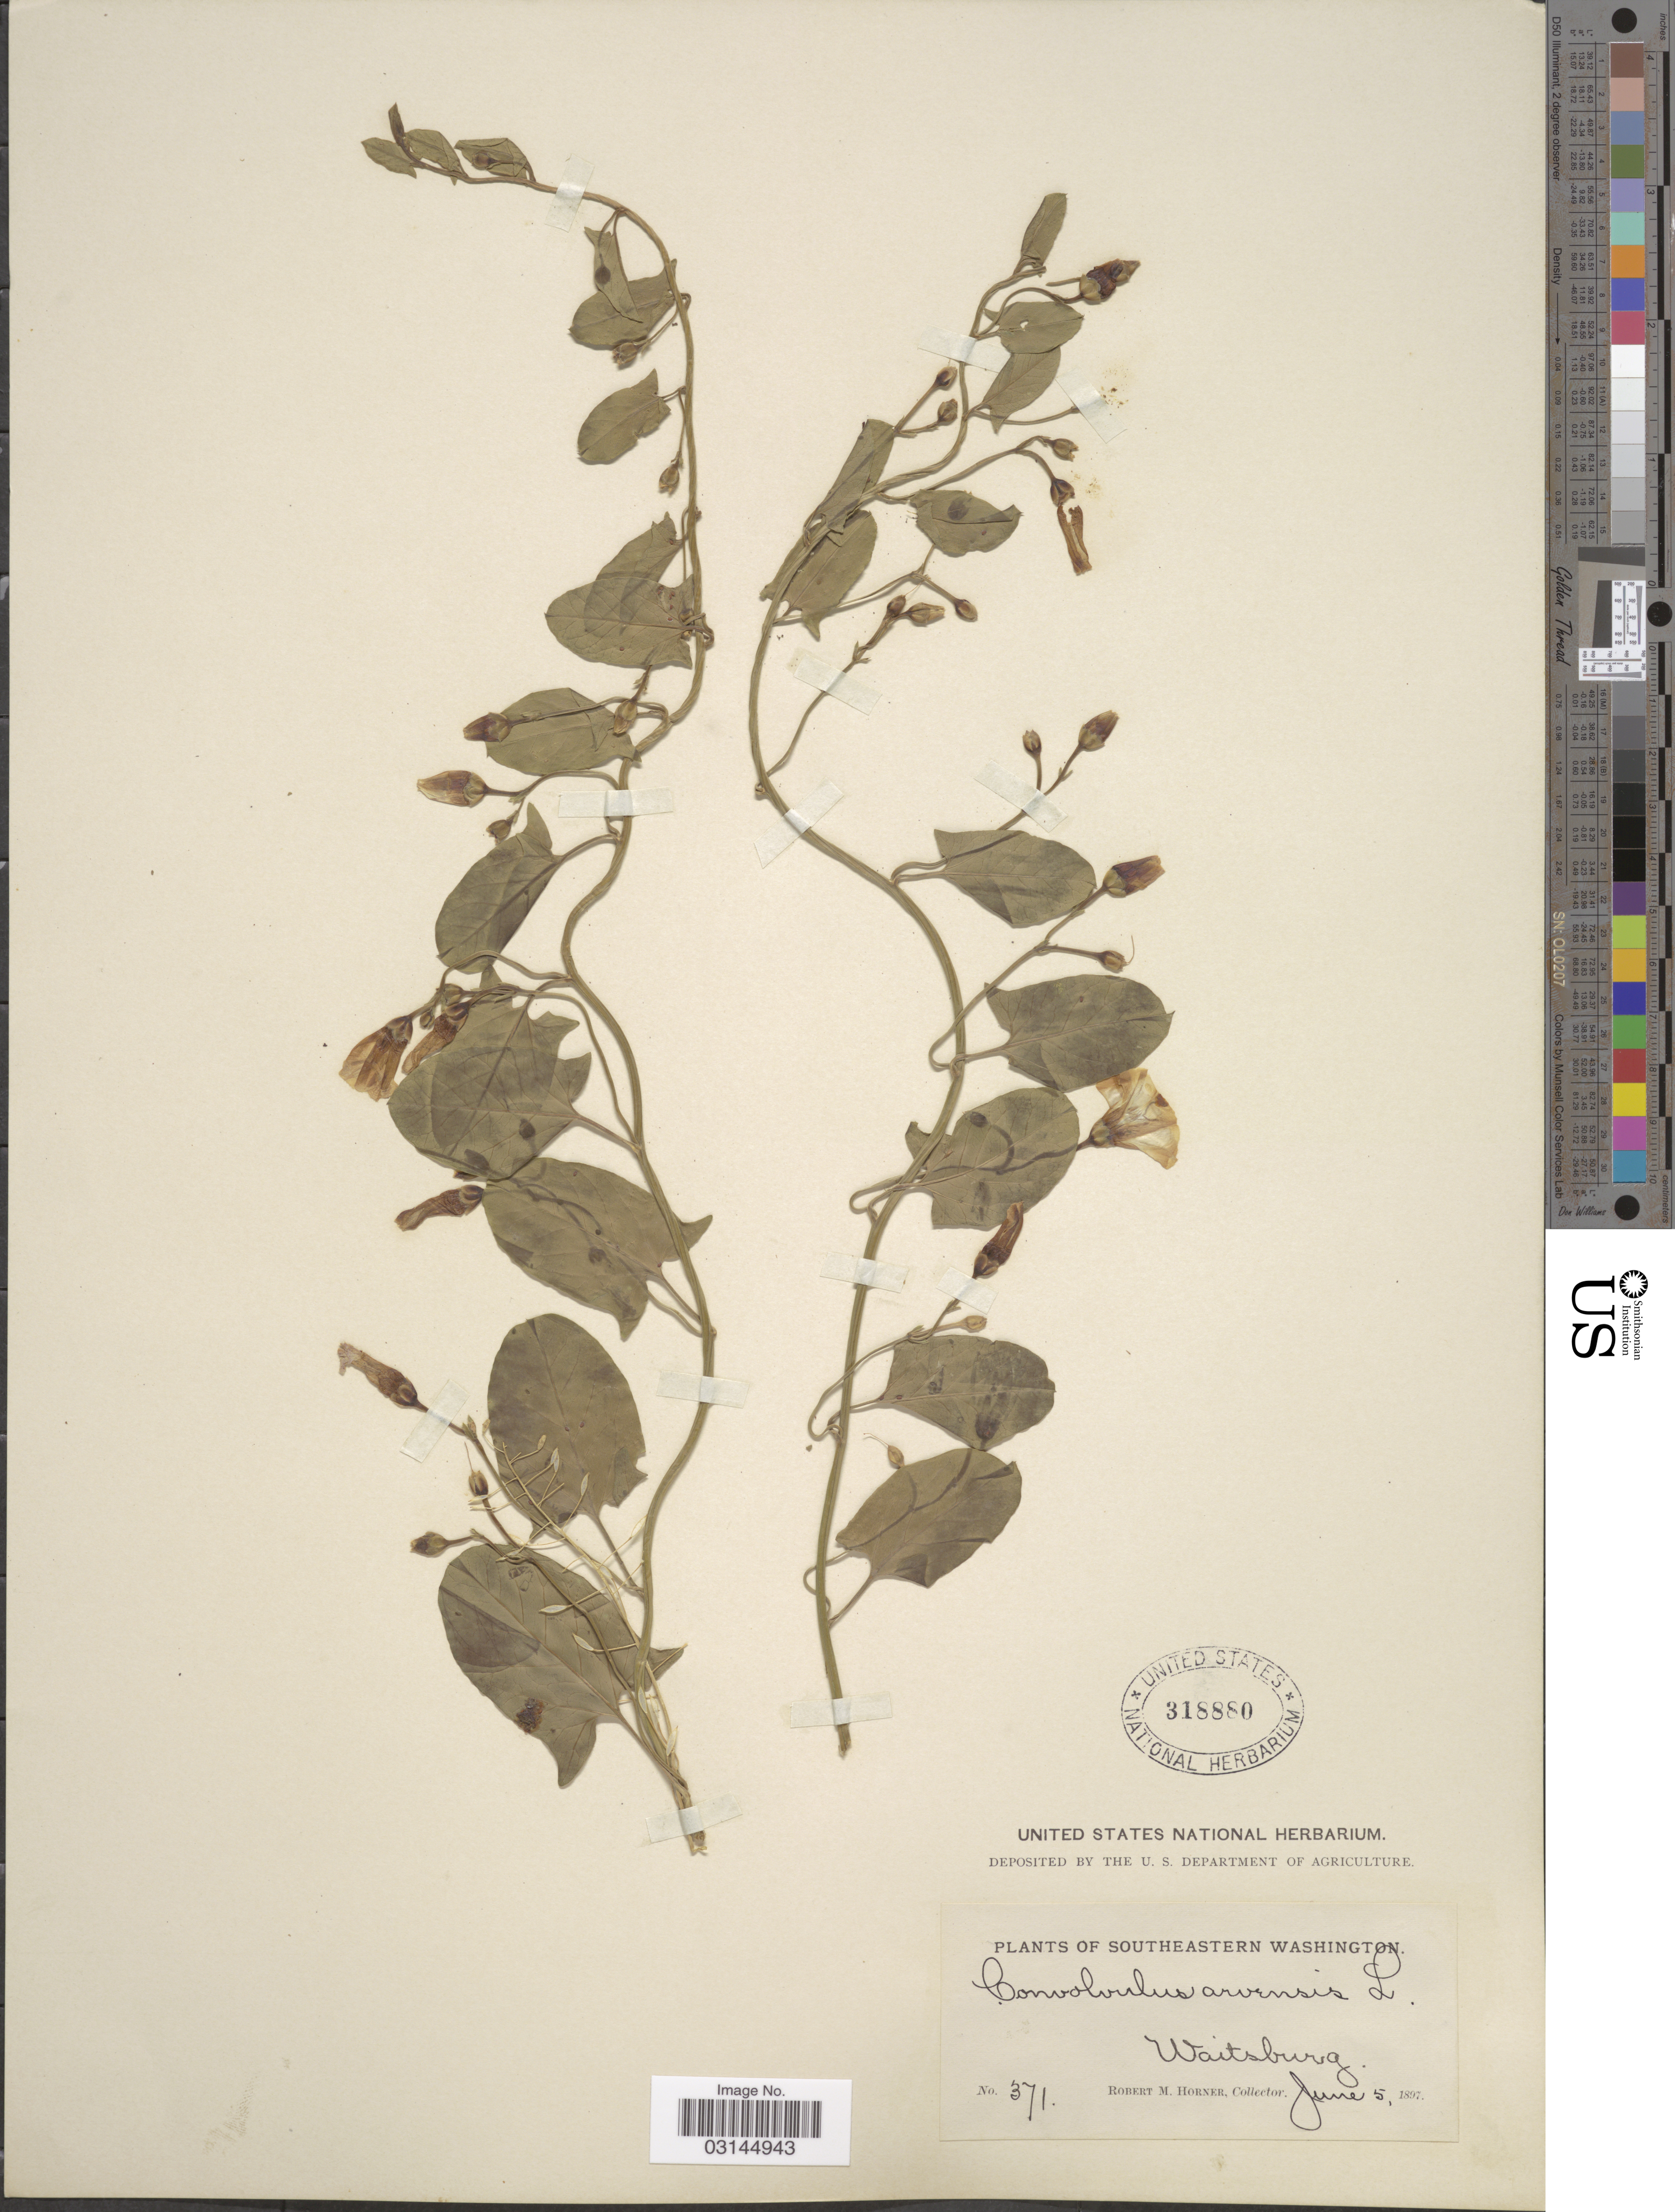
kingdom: Plantae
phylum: Tracheophyta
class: Magnoliopsida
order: Solanales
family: Convolvulaceae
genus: Convolvulus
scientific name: Convolvulus arvensis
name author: L.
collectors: R. Horner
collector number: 371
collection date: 1897-06-05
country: United States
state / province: Washington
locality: Southeastern Washington, Waitsburg.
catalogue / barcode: US 318880